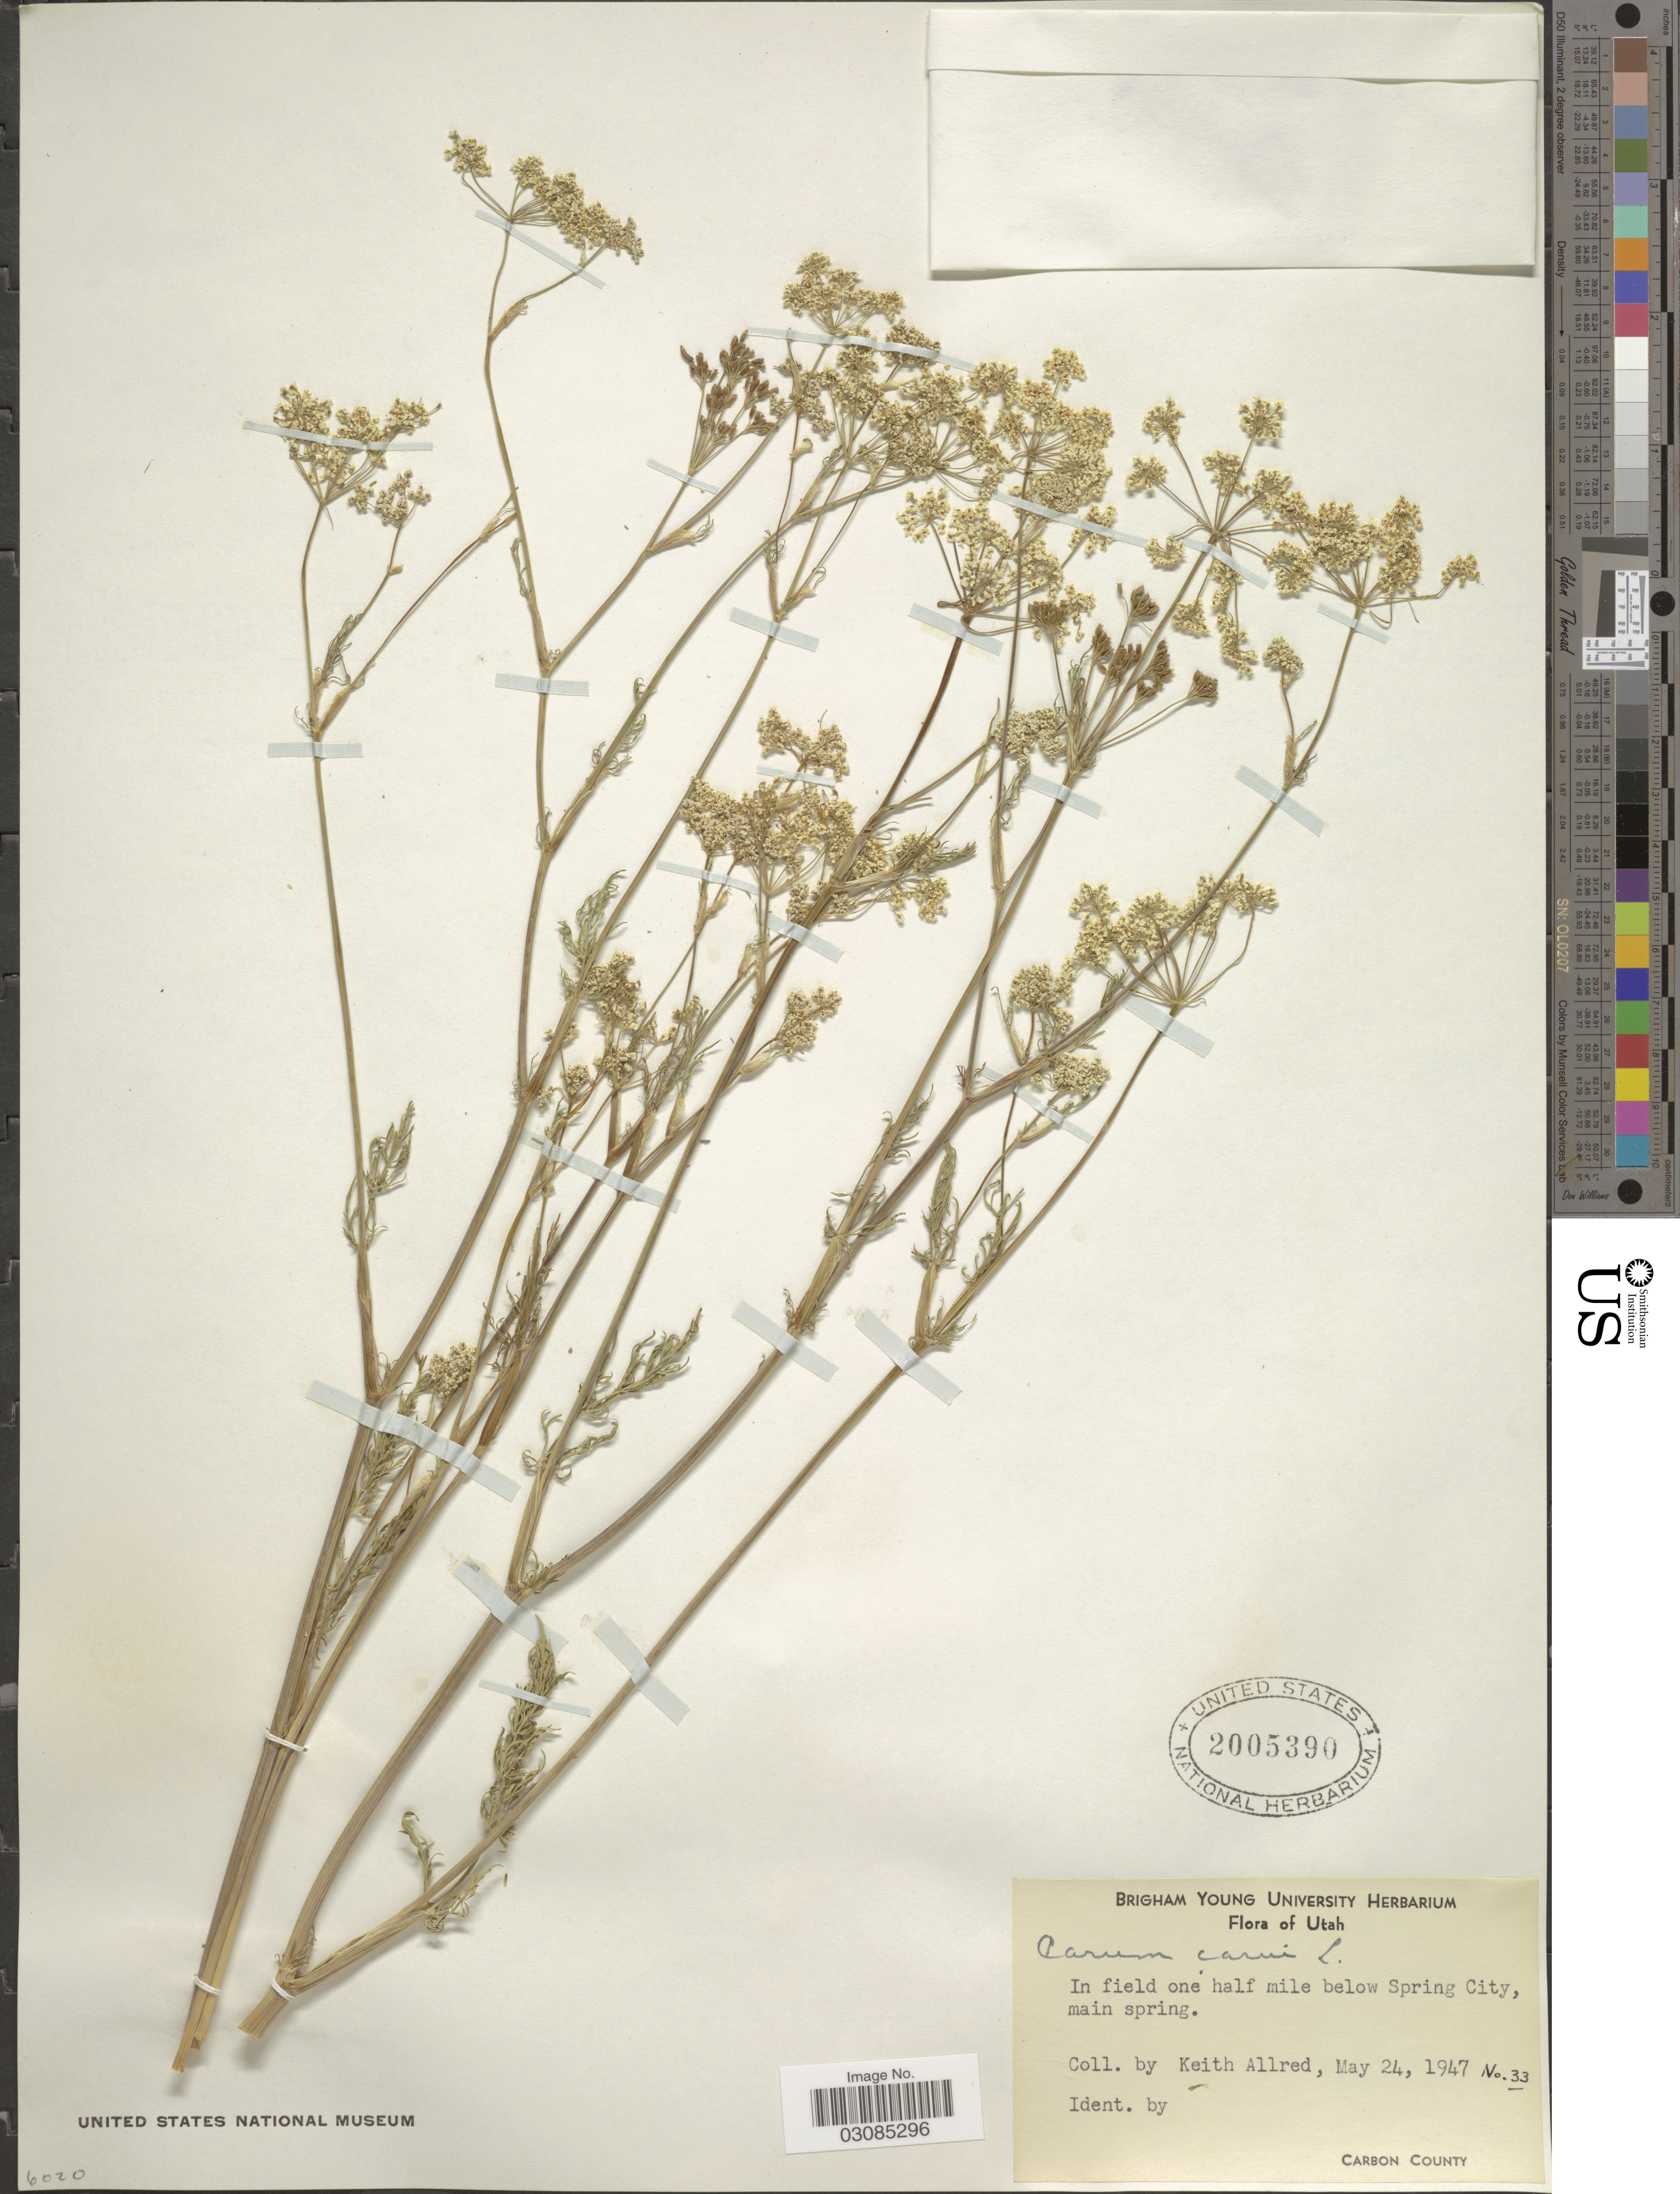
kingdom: Plantae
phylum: Tracheophyta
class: Magnoliopsida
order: Apiales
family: Apiaceae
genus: Carum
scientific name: Carum carvi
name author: L.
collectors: K. W. Allred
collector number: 33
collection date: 1947-05-24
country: United States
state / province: Utah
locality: In field one half mile below Spring City, main spring. Carbon County.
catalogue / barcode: US 2005390